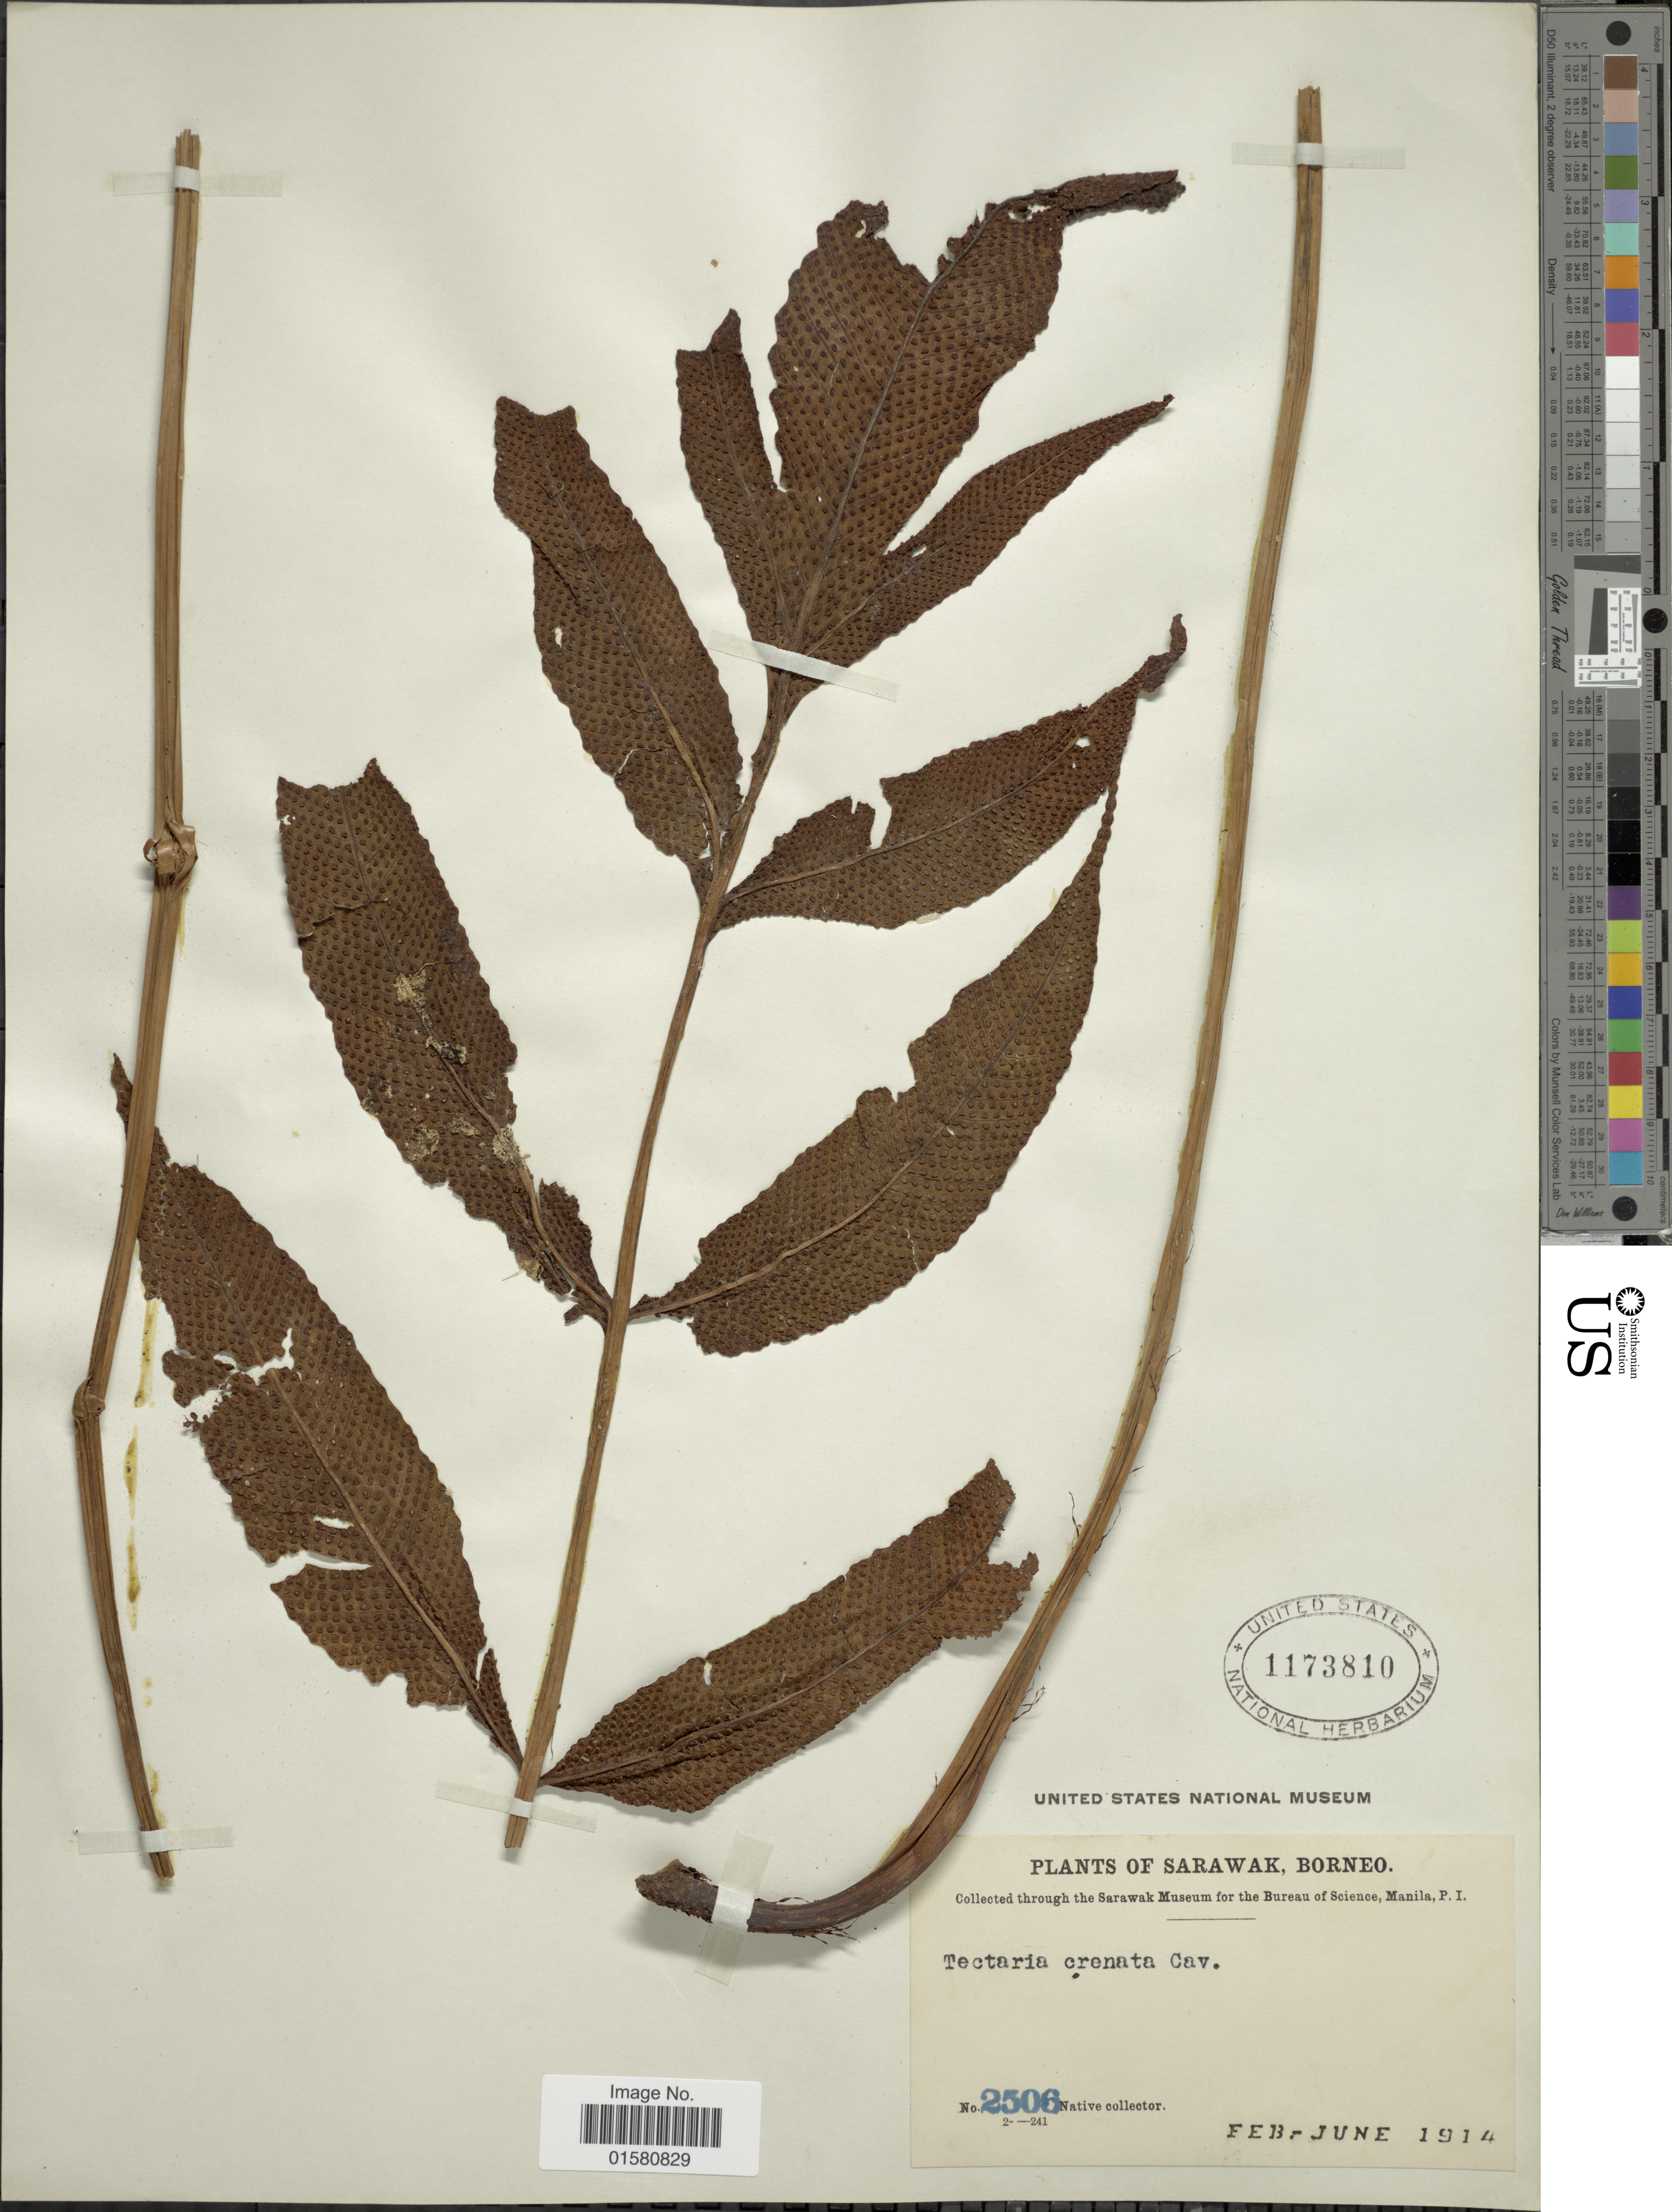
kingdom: Plantae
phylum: Tracheophyta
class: Polypodiopsida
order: Polypodiales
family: Tectariaceae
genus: Tectaria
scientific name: Tectaria crenata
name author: Cav.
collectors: Native collector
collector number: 2506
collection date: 1914-02/1914-06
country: Malaysia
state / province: Sarawak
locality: Sarawak, Borneo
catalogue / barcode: US 1173810